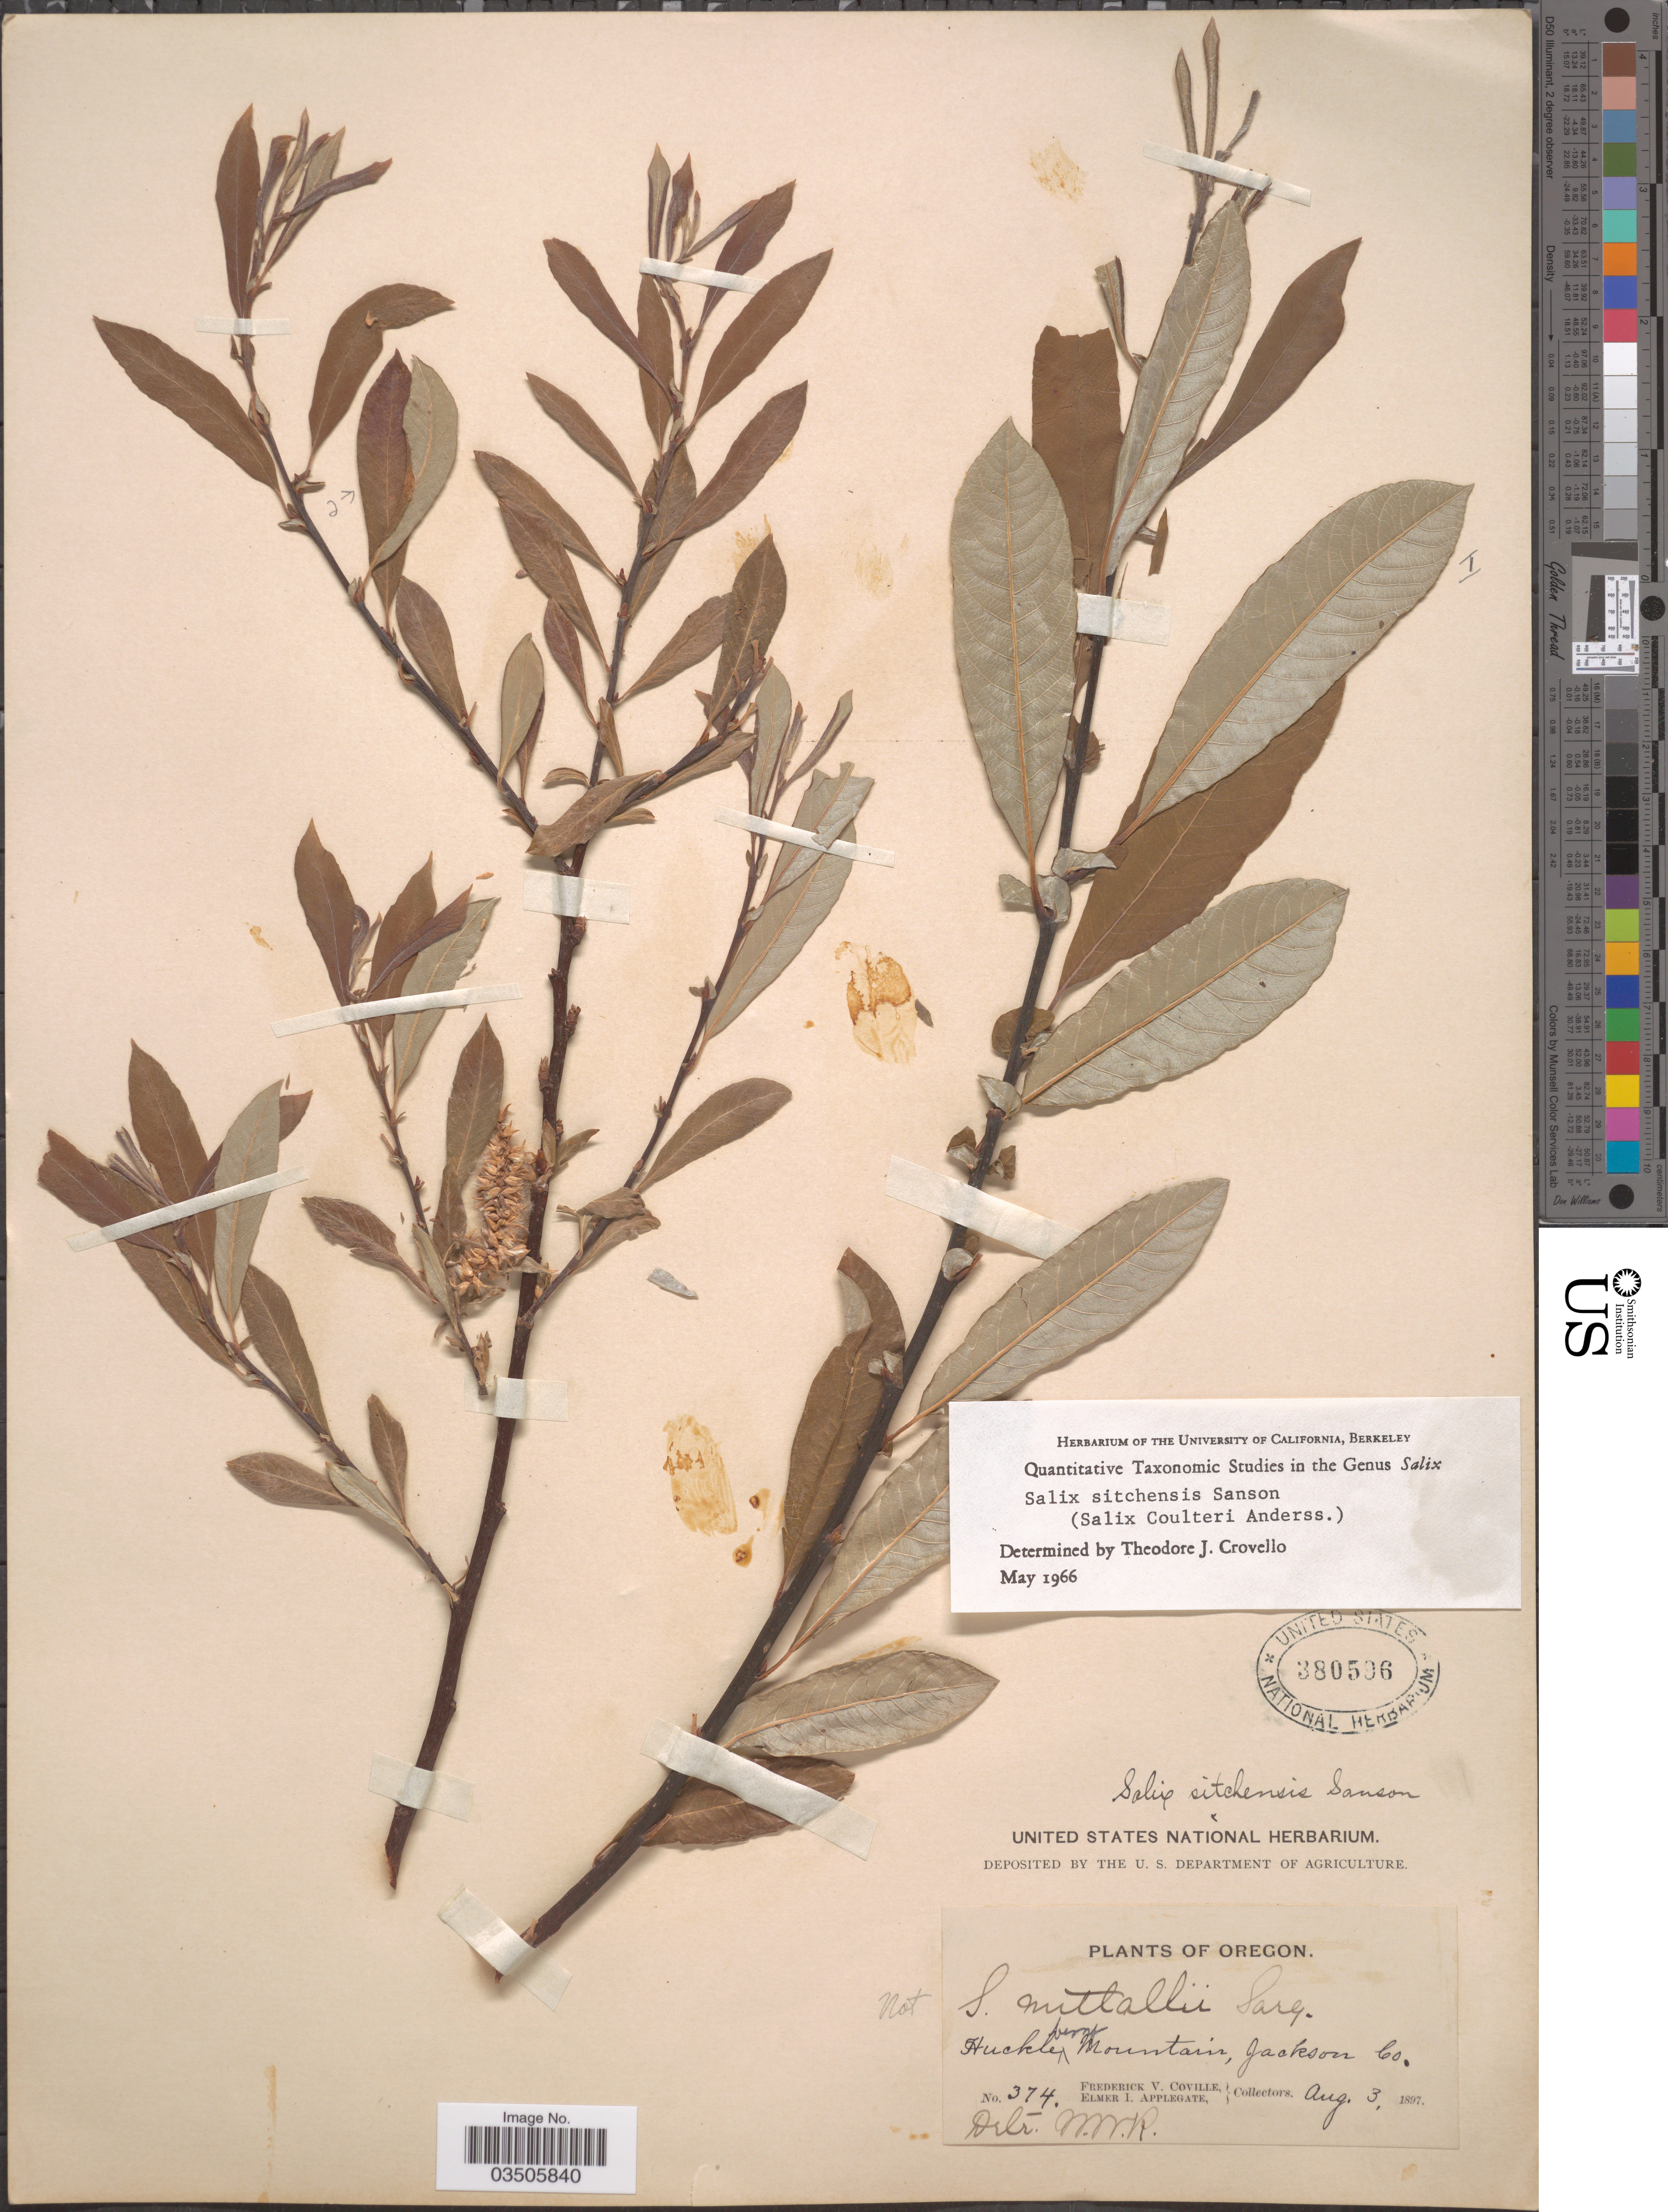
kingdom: Plantae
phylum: Tracheophyta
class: Magnoliopsida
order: Malpighiales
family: Salicaceae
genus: Salix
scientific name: Salix sitchensis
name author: Sanson ex Bong.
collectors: F. V. Coville & E. I. Applegate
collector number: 374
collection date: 1897-08-03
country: United States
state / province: Oregon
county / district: Jackson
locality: Huckley berry Mountain, Jackson Co.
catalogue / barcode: US 380596